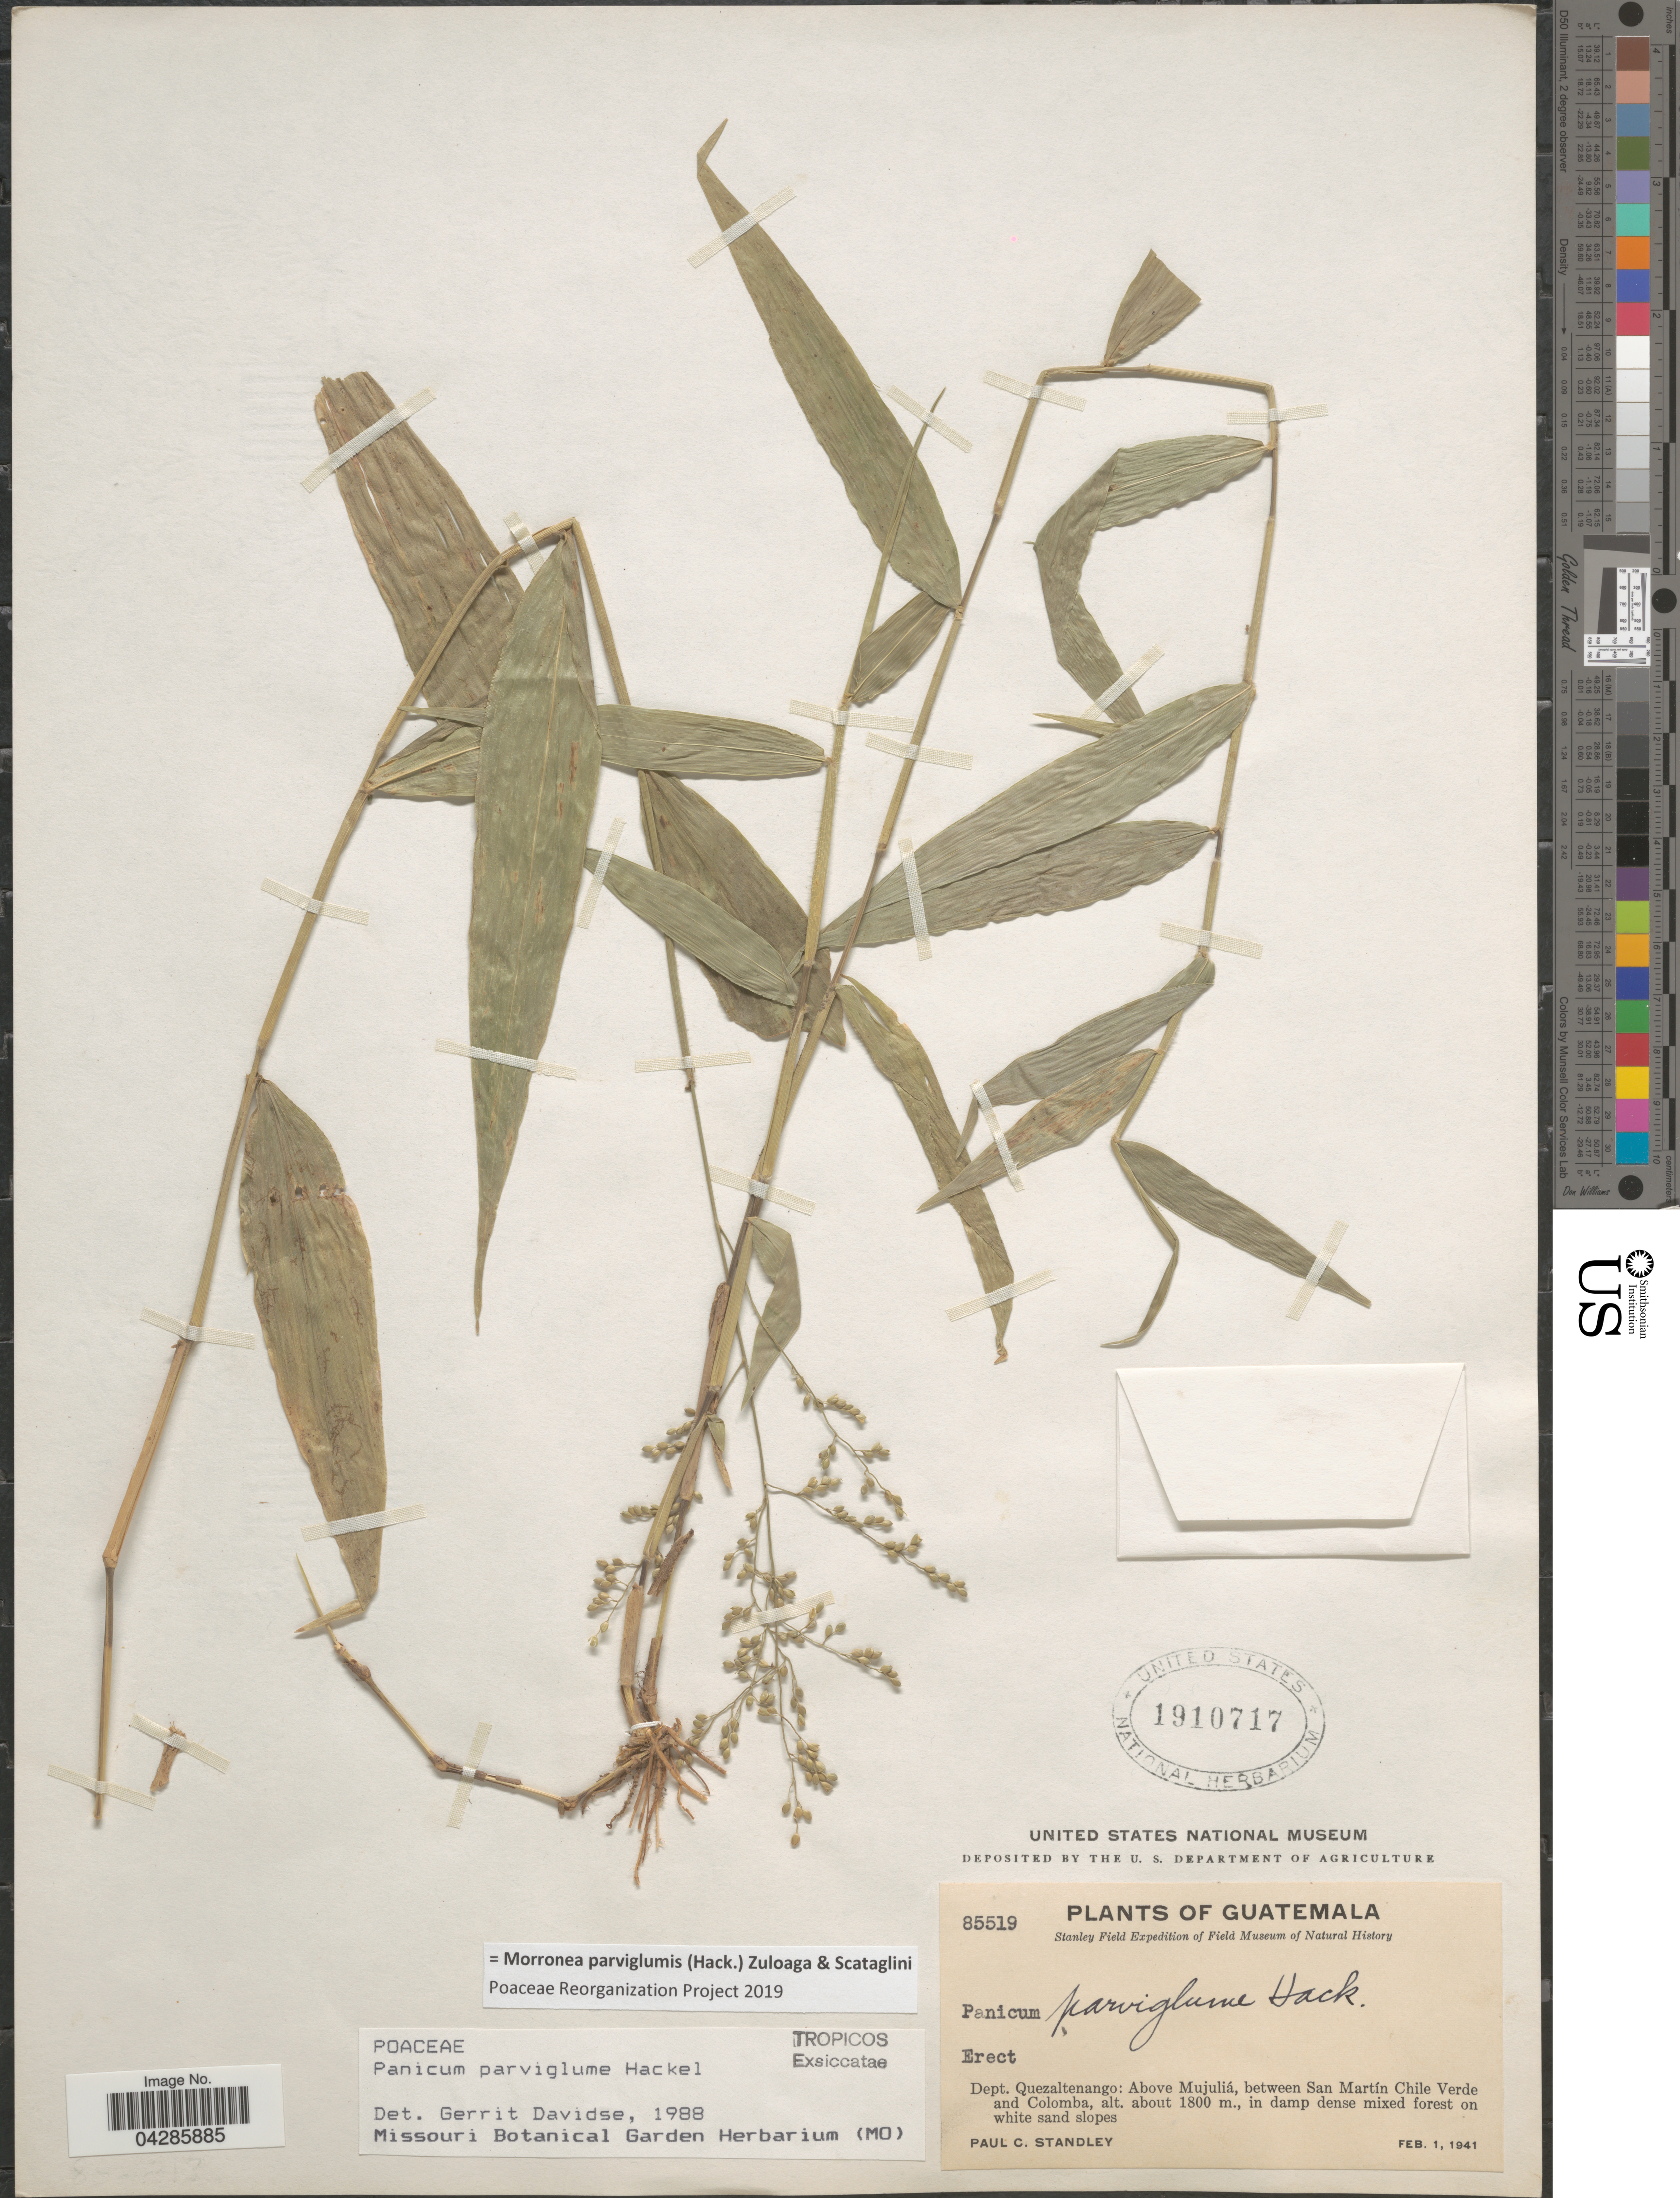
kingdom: Plantae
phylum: Tracheophyta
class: Liliopsida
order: Poales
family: Poaceae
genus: Morronea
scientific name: Morronea parviglumis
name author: (Hack.) Zuloaga & Scataglini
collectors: P. C. Standley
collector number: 85519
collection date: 1941-02-01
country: Guatemala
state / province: Quetzaltenango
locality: Stanley Field Expedition. Dept. Quezaltenango: Above Mujuliá, between San Martín Chile Verde and Colomba, in damp dense mixed forest on whte sand slopes.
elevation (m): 1800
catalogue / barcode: US 1910717